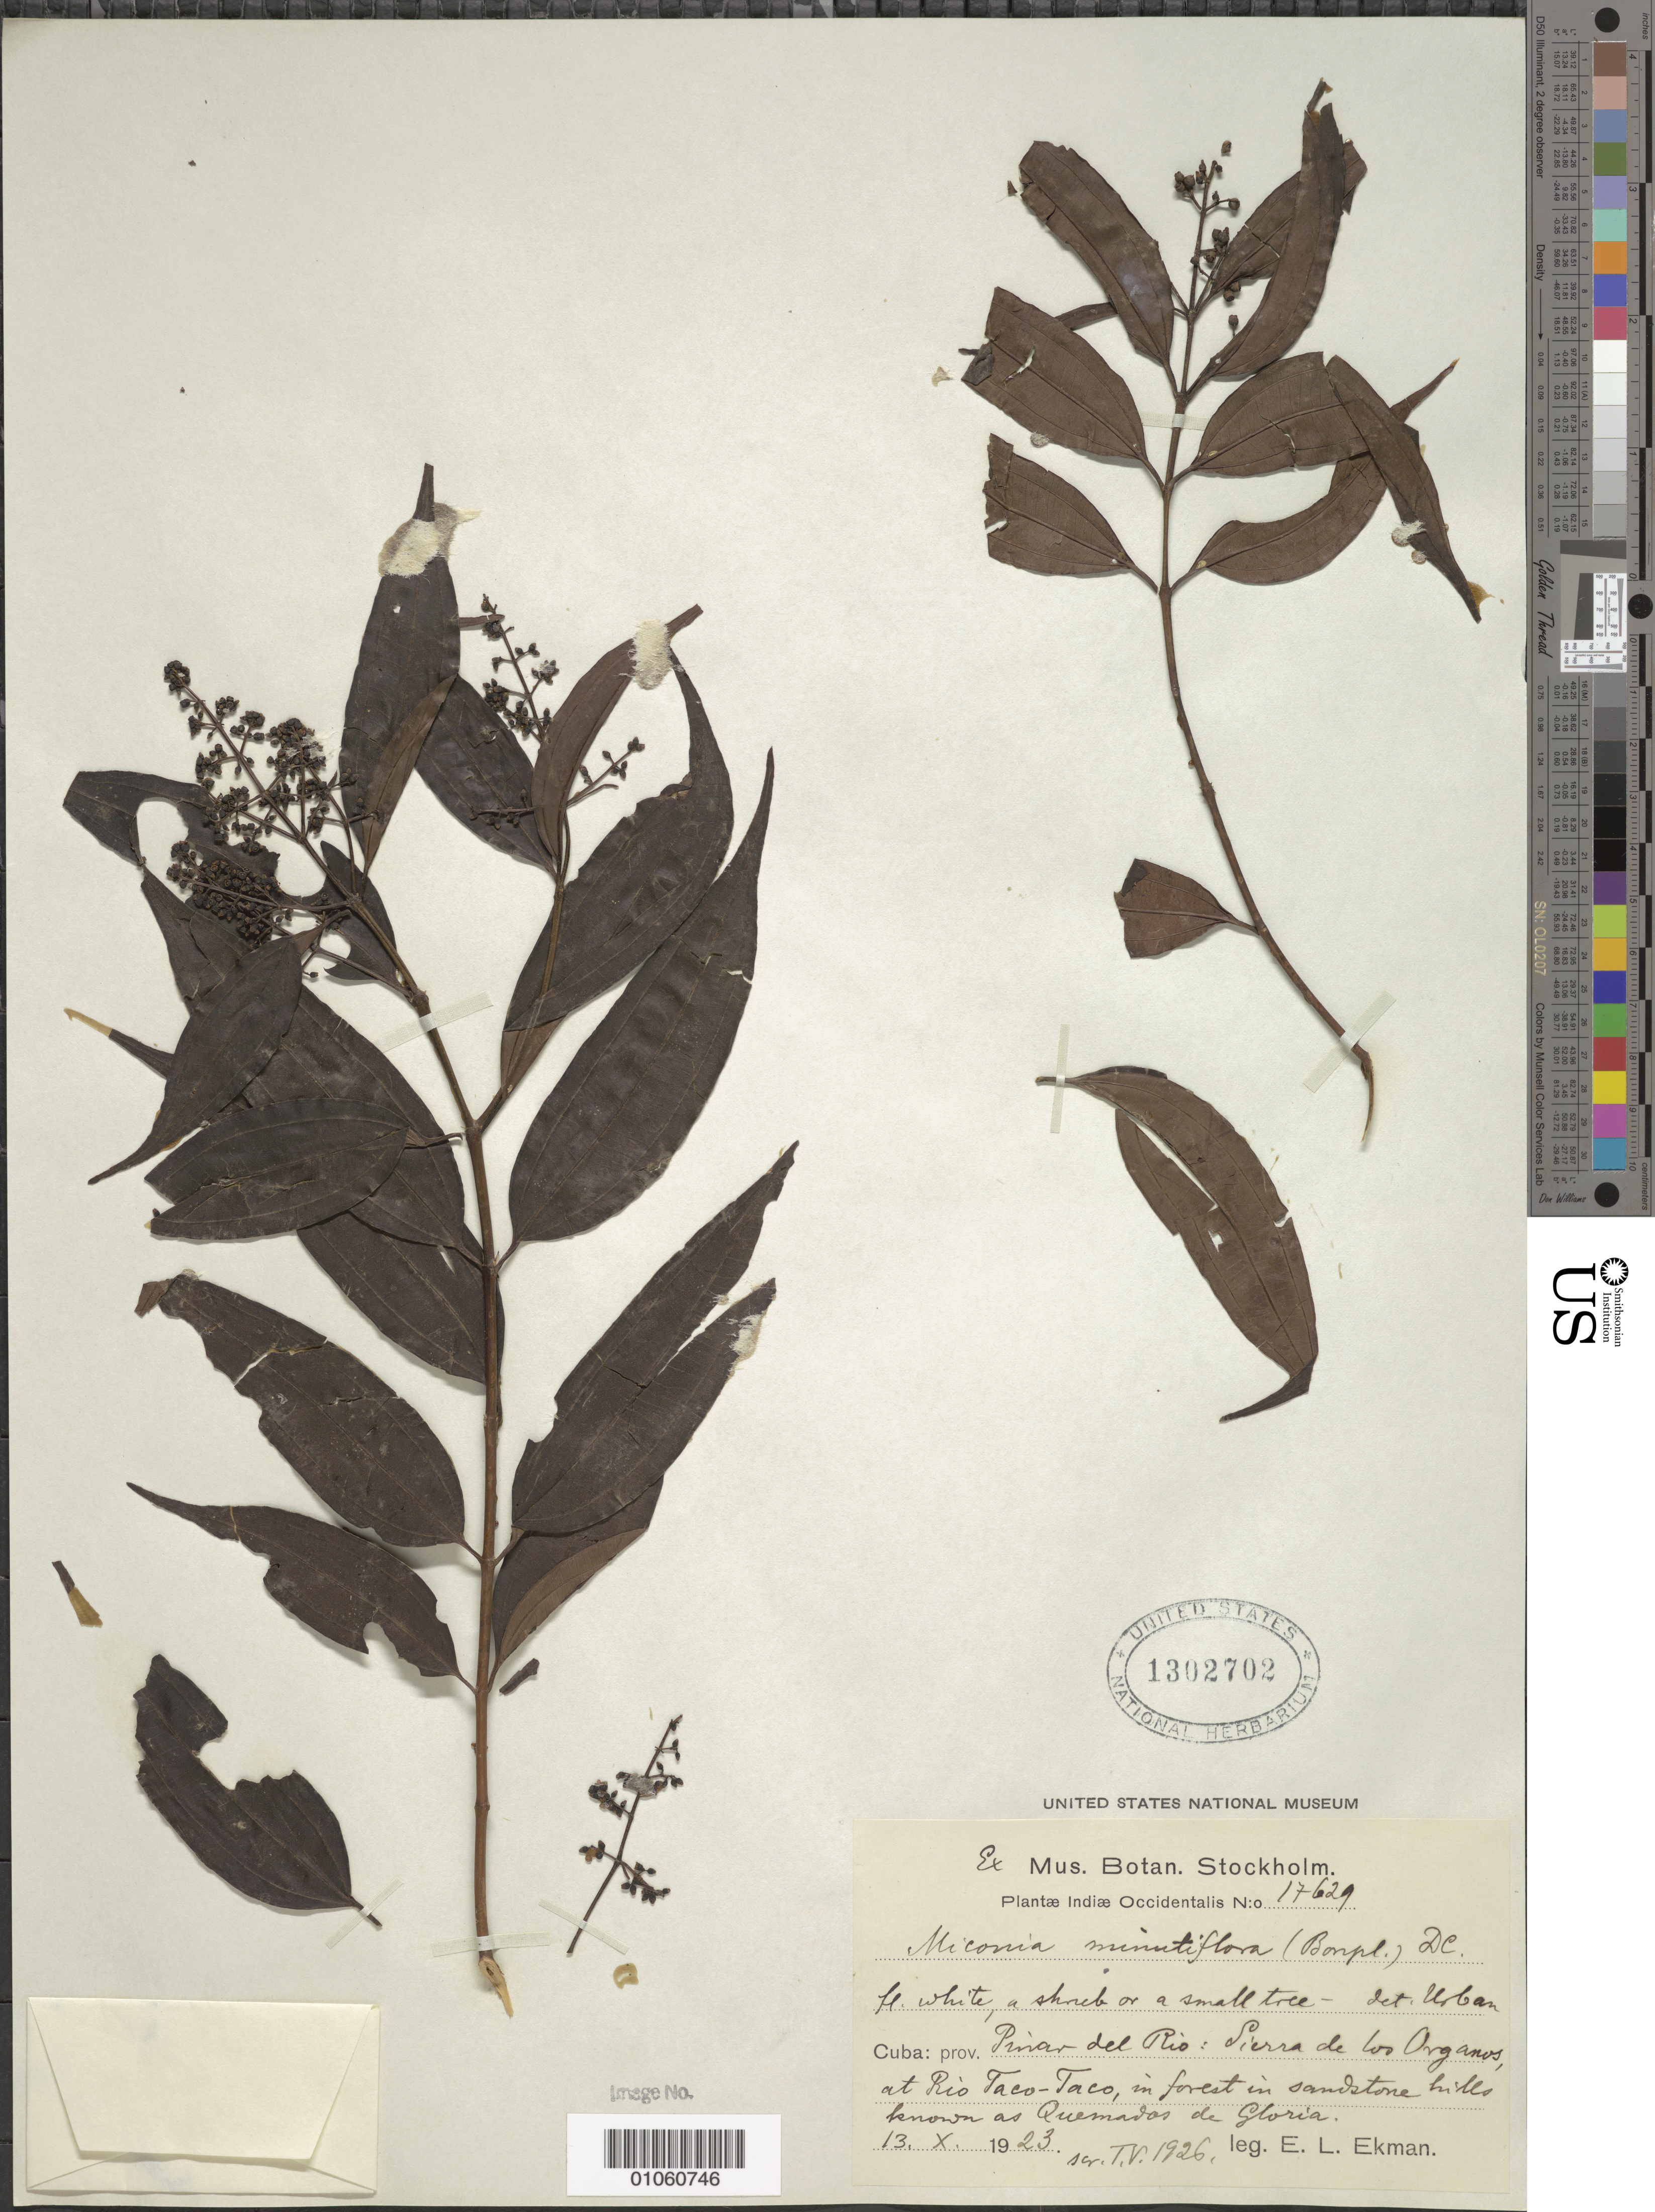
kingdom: Plantae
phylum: Tracheophyta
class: Magnoliopsida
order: Myrtales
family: Melastomataceae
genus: Miconia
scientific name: Miconia minutiflora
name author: (Bonpl.) DC.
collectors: E. L. Ekman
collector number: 17629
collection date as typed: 13 Oct 1923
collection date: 1923-10-13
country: Cuba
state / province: Pinar del Río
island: Cuba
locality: Sierra de los Organos, at Río Taco-Taco, hills known as "Quemados de Gloria"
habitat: In forest in sandstone hills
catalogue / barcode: US 1302702